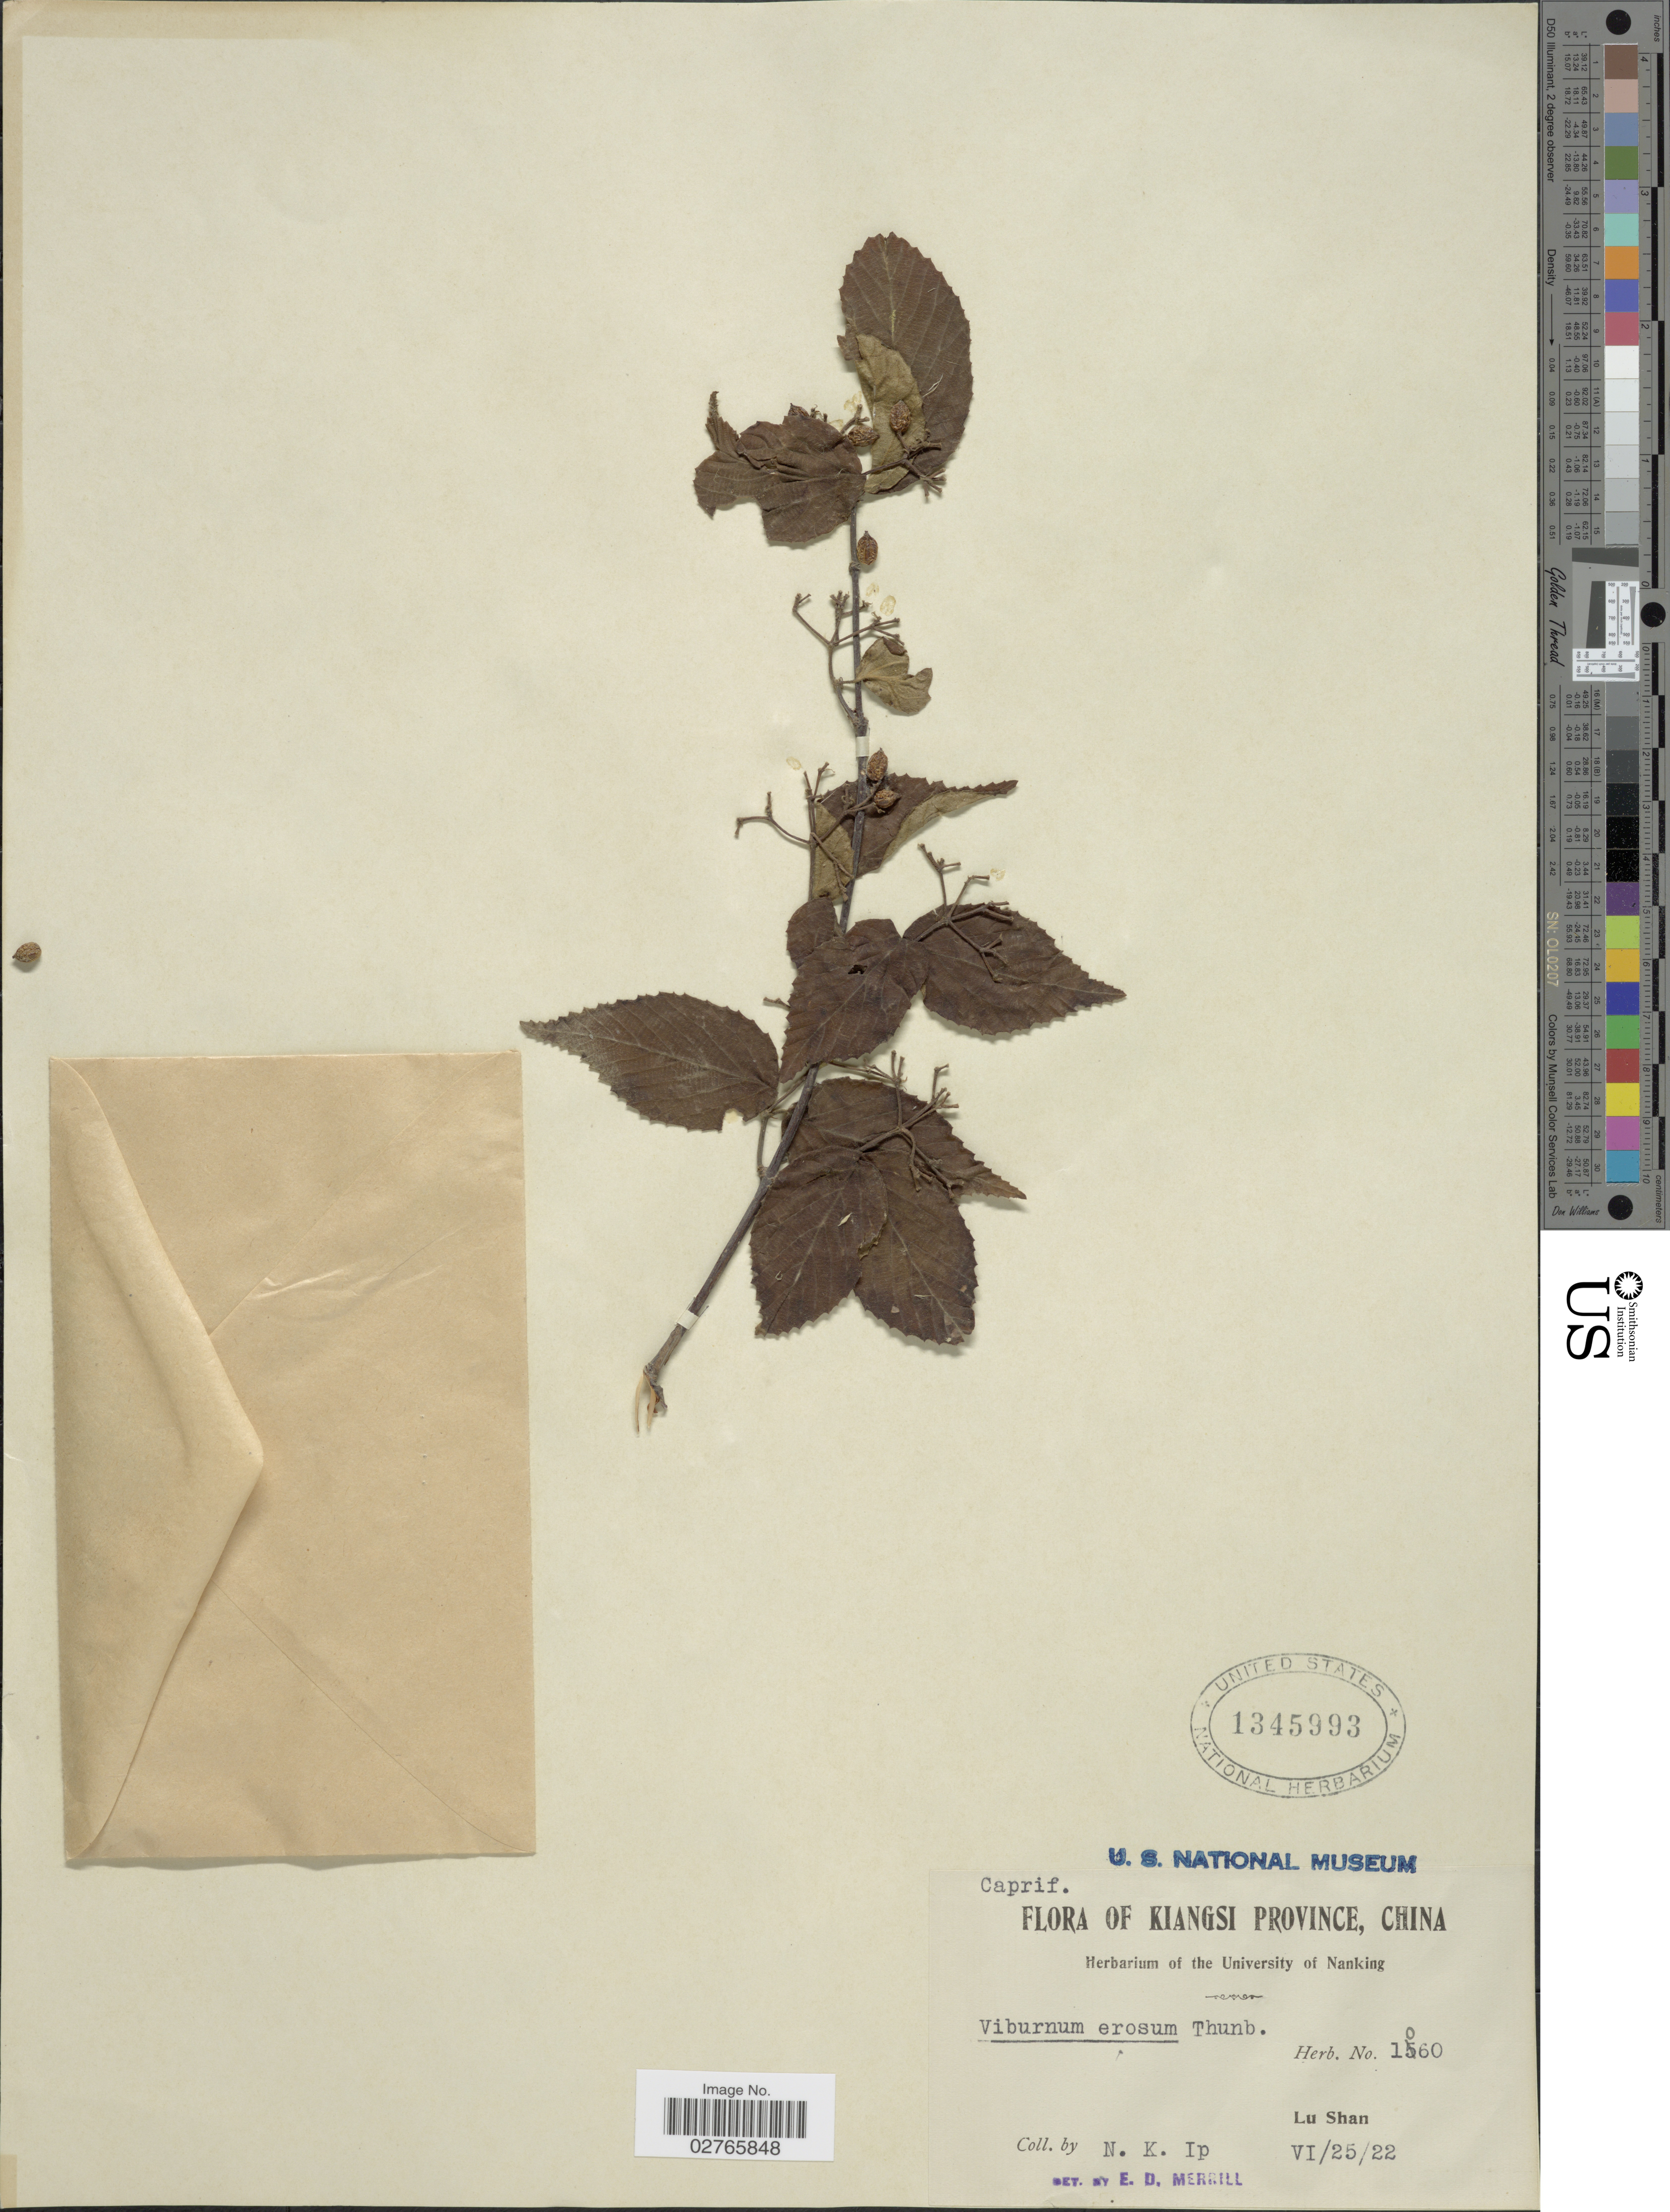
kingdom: Plantae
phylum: Tracheophyta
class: Magnoliopsida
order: Dipsacales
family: Viburnaceae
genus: Viburnum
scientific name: Viburnum erosum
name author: Thunb.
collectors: N. Ip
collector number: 1060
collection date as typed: Transcribed d/m/y: 25/6/22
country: China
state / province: Jiangxi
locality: Kiangsi Province. Lu Shan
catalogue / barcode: US 1345993